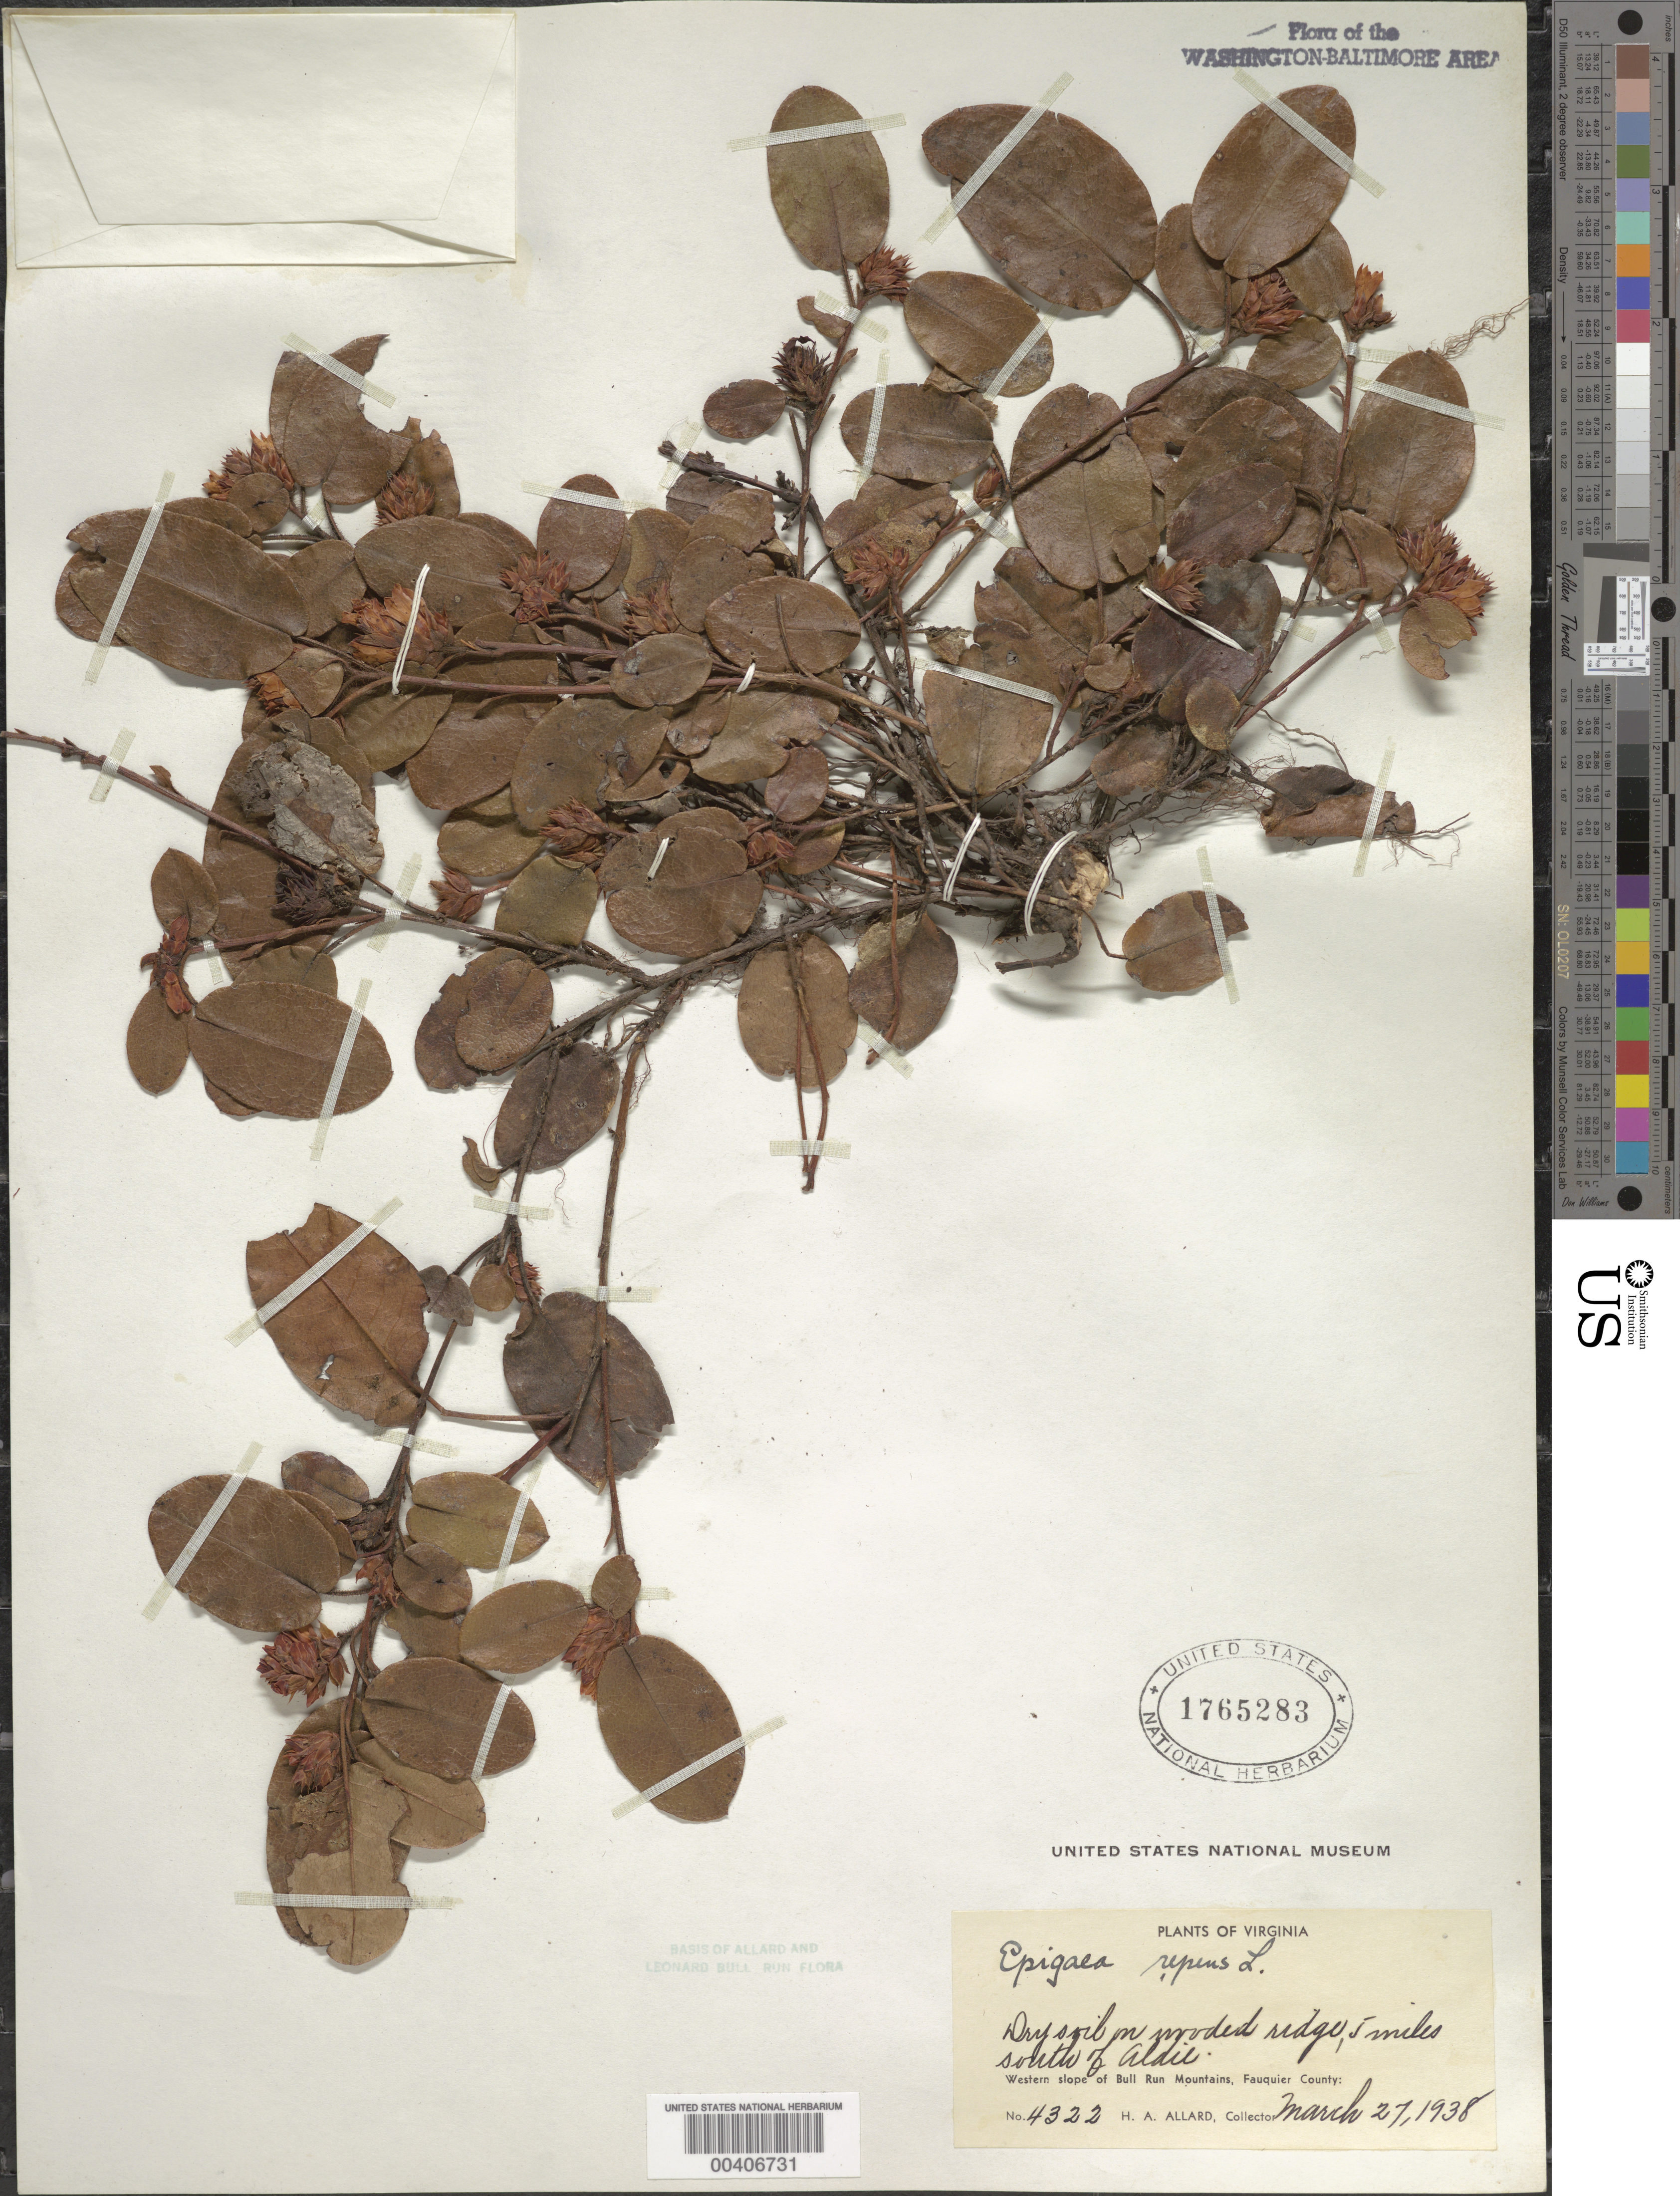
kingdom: Plantae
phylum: Tracheophyta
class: Magnoliopsida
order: Ericales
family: Ericaceae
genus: Epigaea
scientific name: Epigaea repens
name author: L.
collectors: H. A. Allard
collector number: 4322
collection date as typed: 27 Mar 1938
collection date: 1938-03-27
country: United States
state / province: Virginia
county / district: Fauquier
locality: South of Aldie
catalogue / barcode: US 1765283